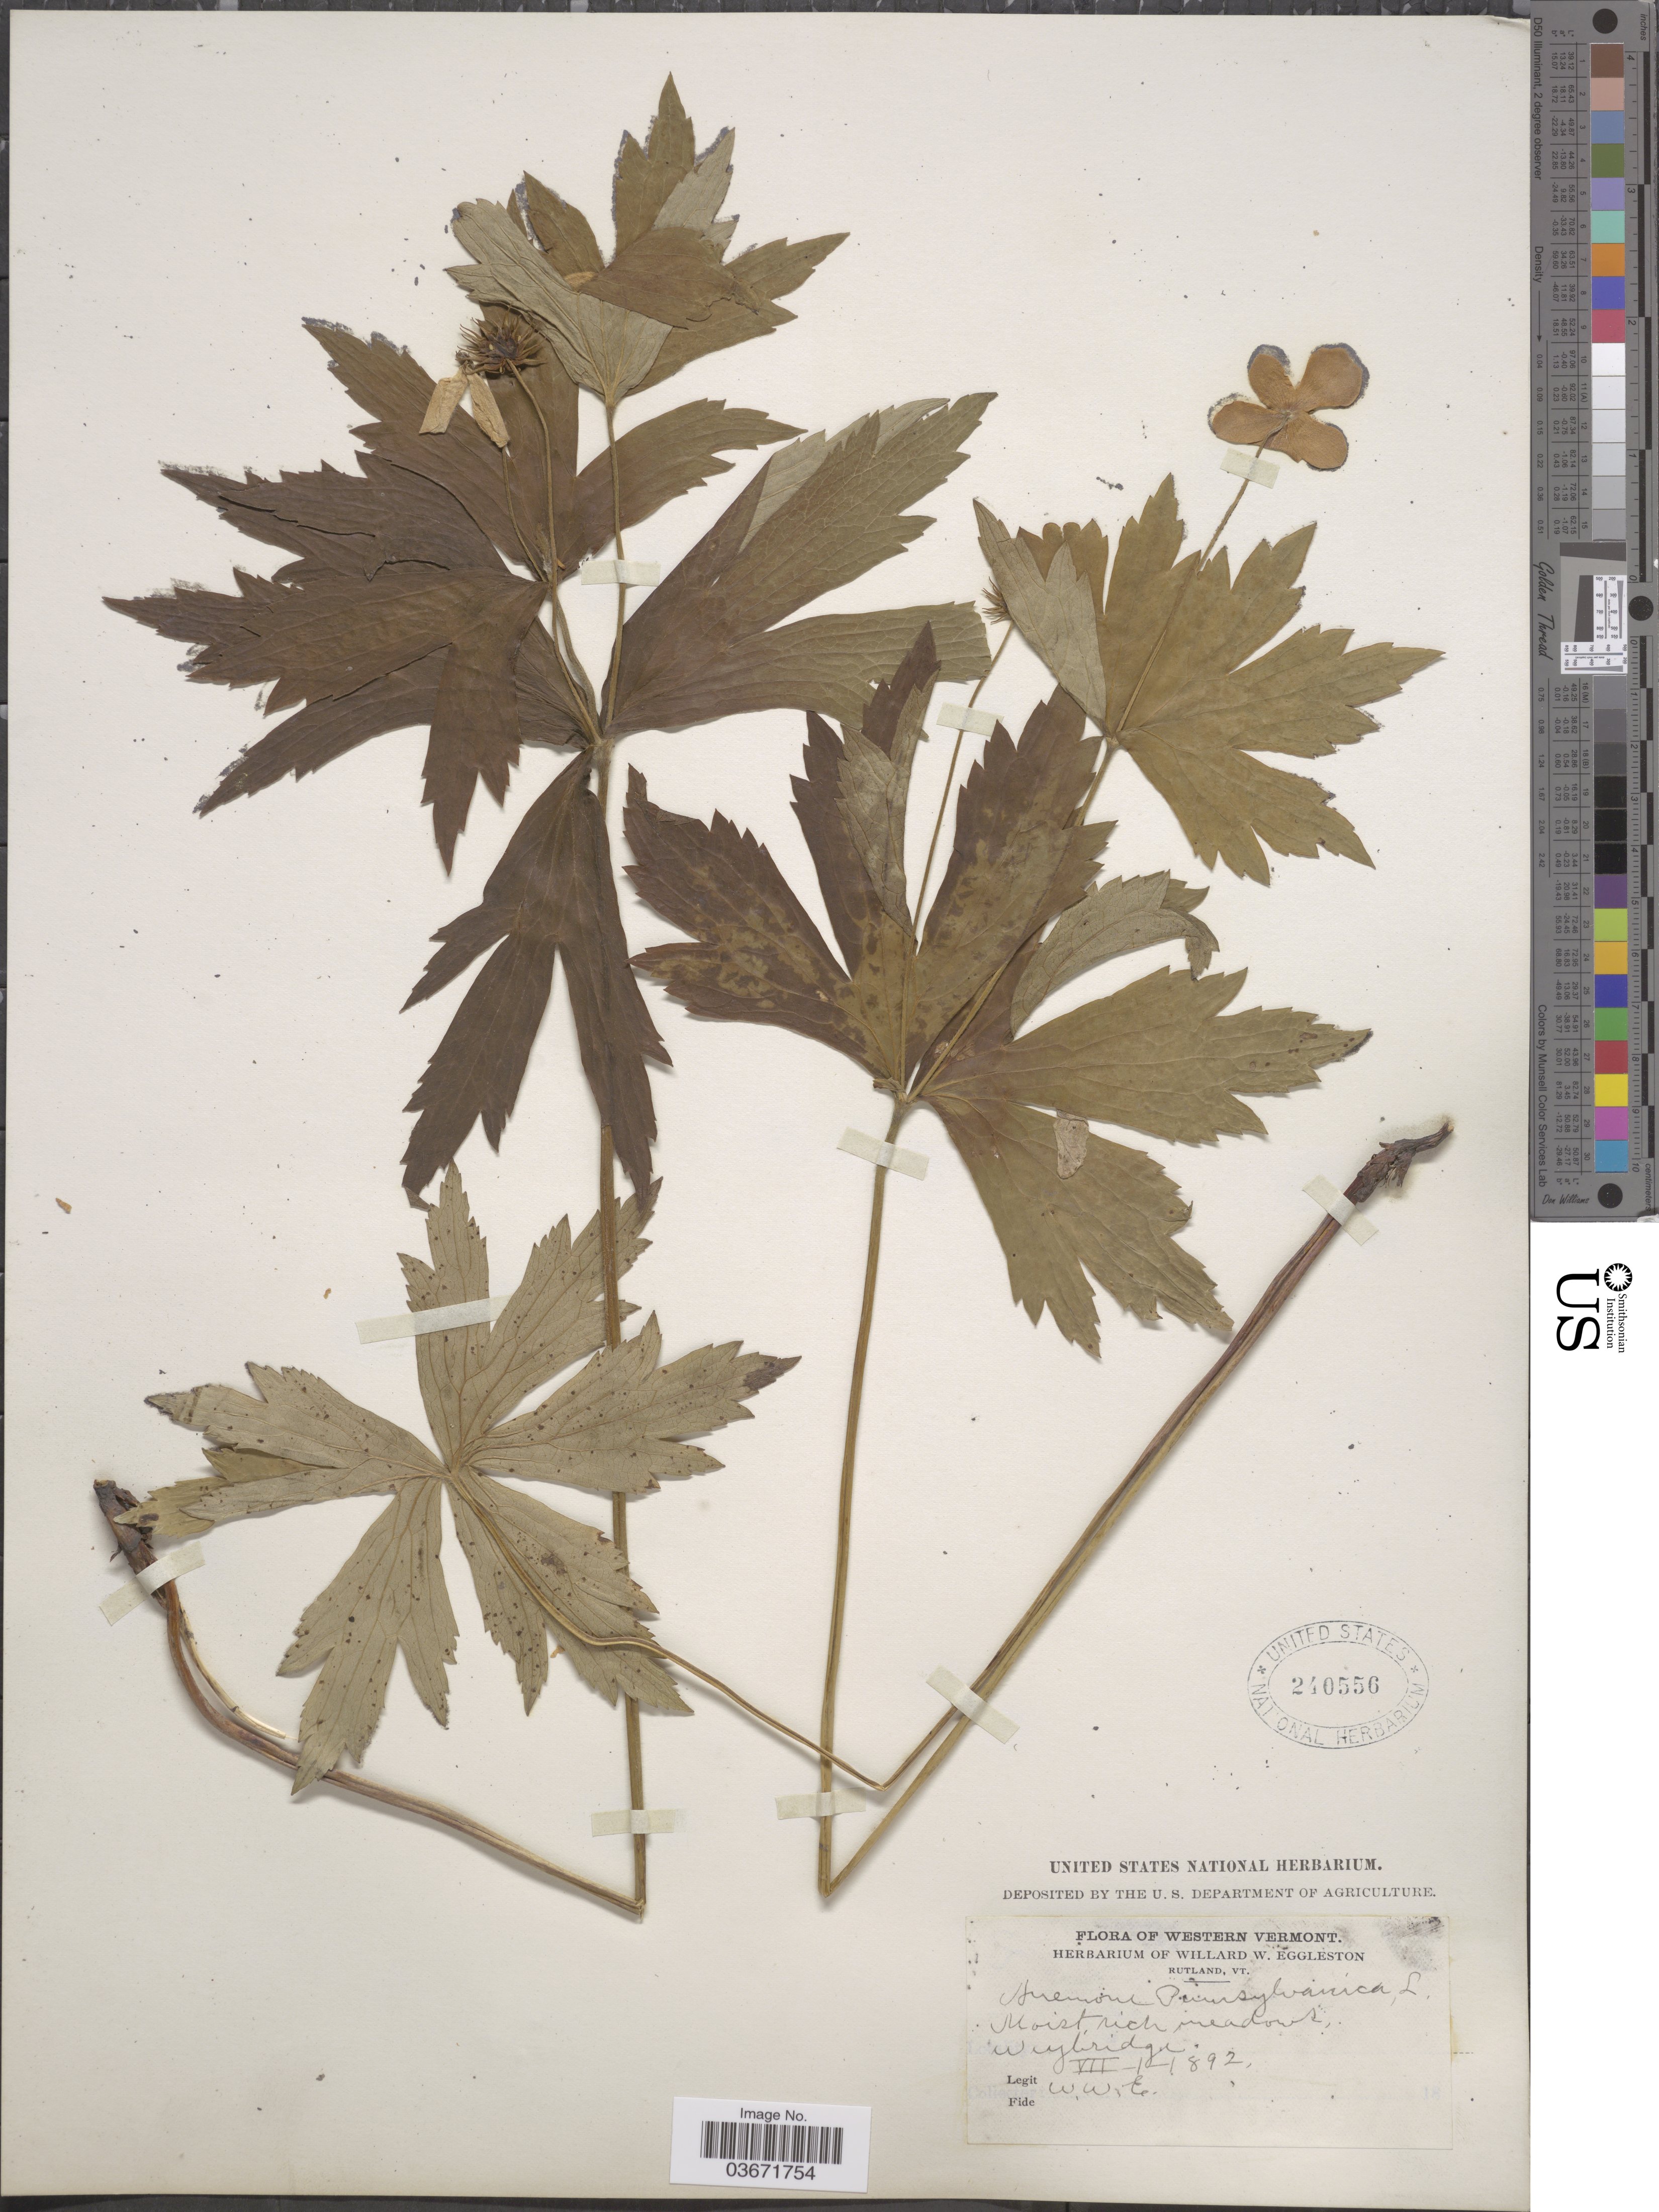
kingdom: Plantae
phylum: Tracheophyta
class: Magnoliopsida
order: Ranunculales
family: Ranunculaceae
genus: Anemone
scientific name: Anemone canadensis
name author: L.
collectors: W. W. Eggleston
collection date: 1892-07-01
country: United States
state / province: Vermont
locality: Western Vermont. Weybridge.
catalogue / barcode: US 240556